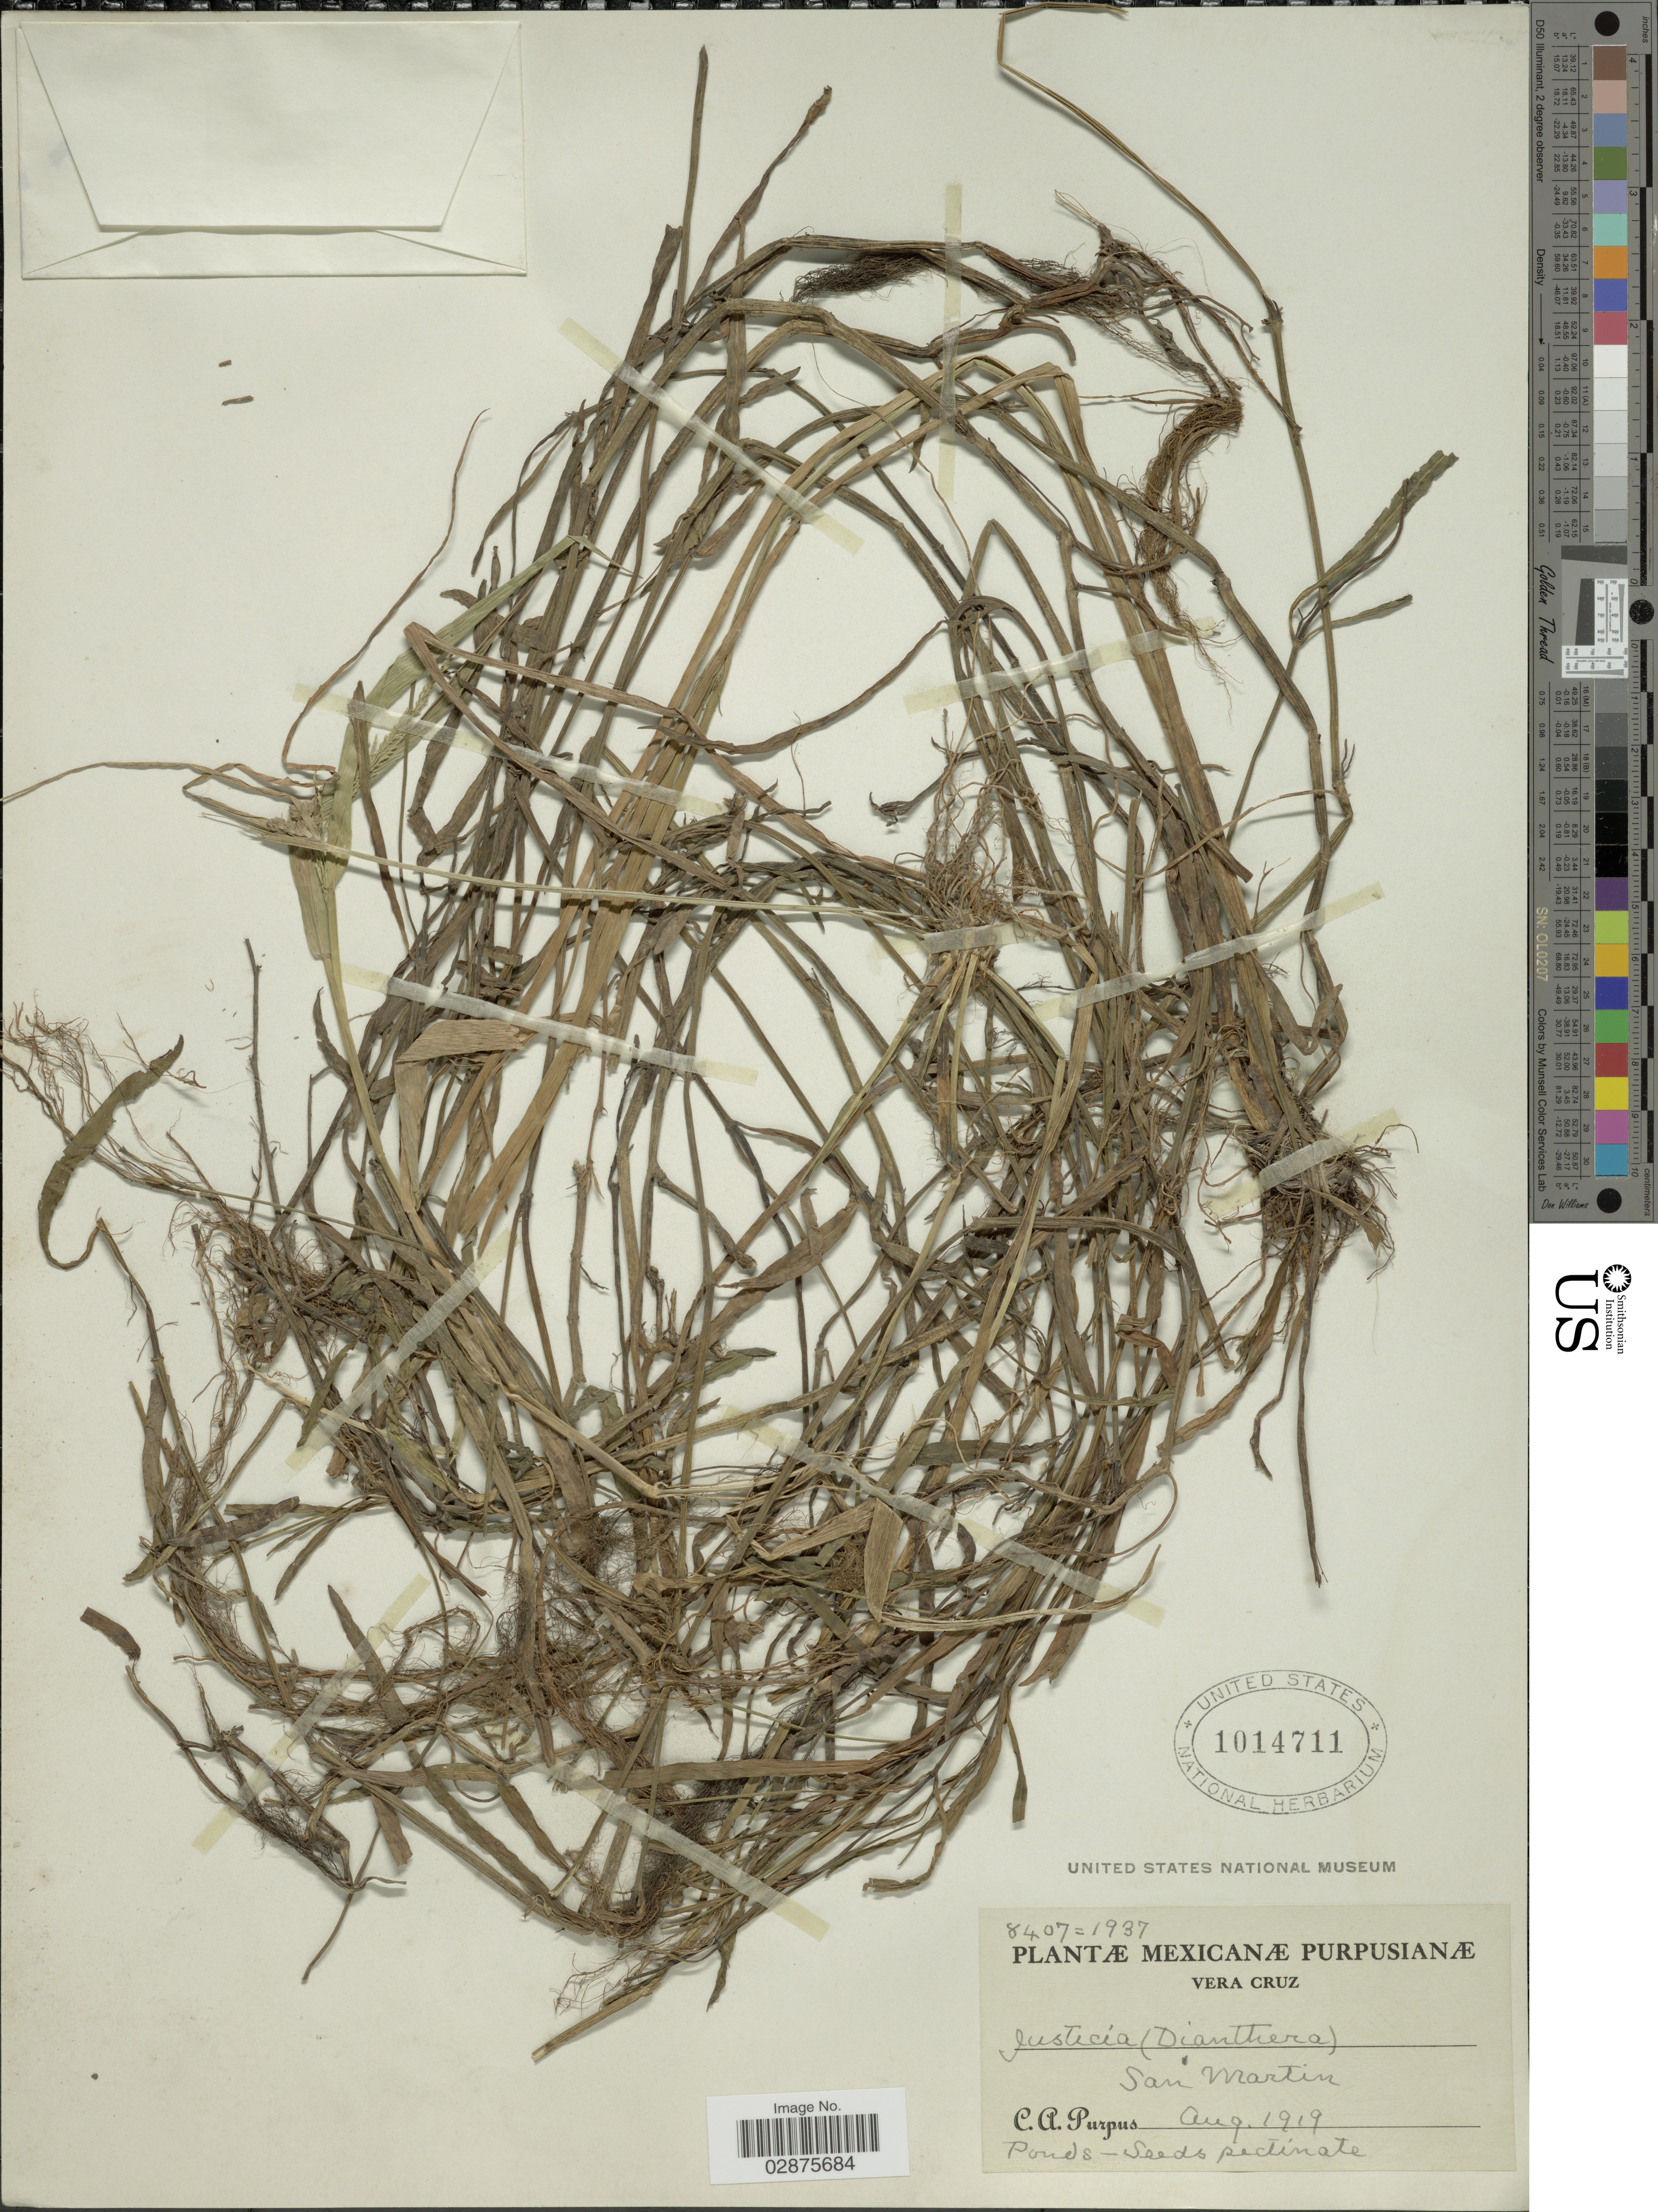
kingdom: Plantae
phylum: Tracheophyta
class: Magnoliopsida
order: Lamiales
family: Acanthaceae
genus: Justicia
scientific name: Justicia anagallis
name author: (Mart. & Nees) Lindau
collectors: C. A. Purpus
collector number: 8407/1937?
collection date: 1919-08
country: Mexico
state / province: Veracruz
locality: Vera Cruz. San Martin.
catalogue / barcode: US 1014711